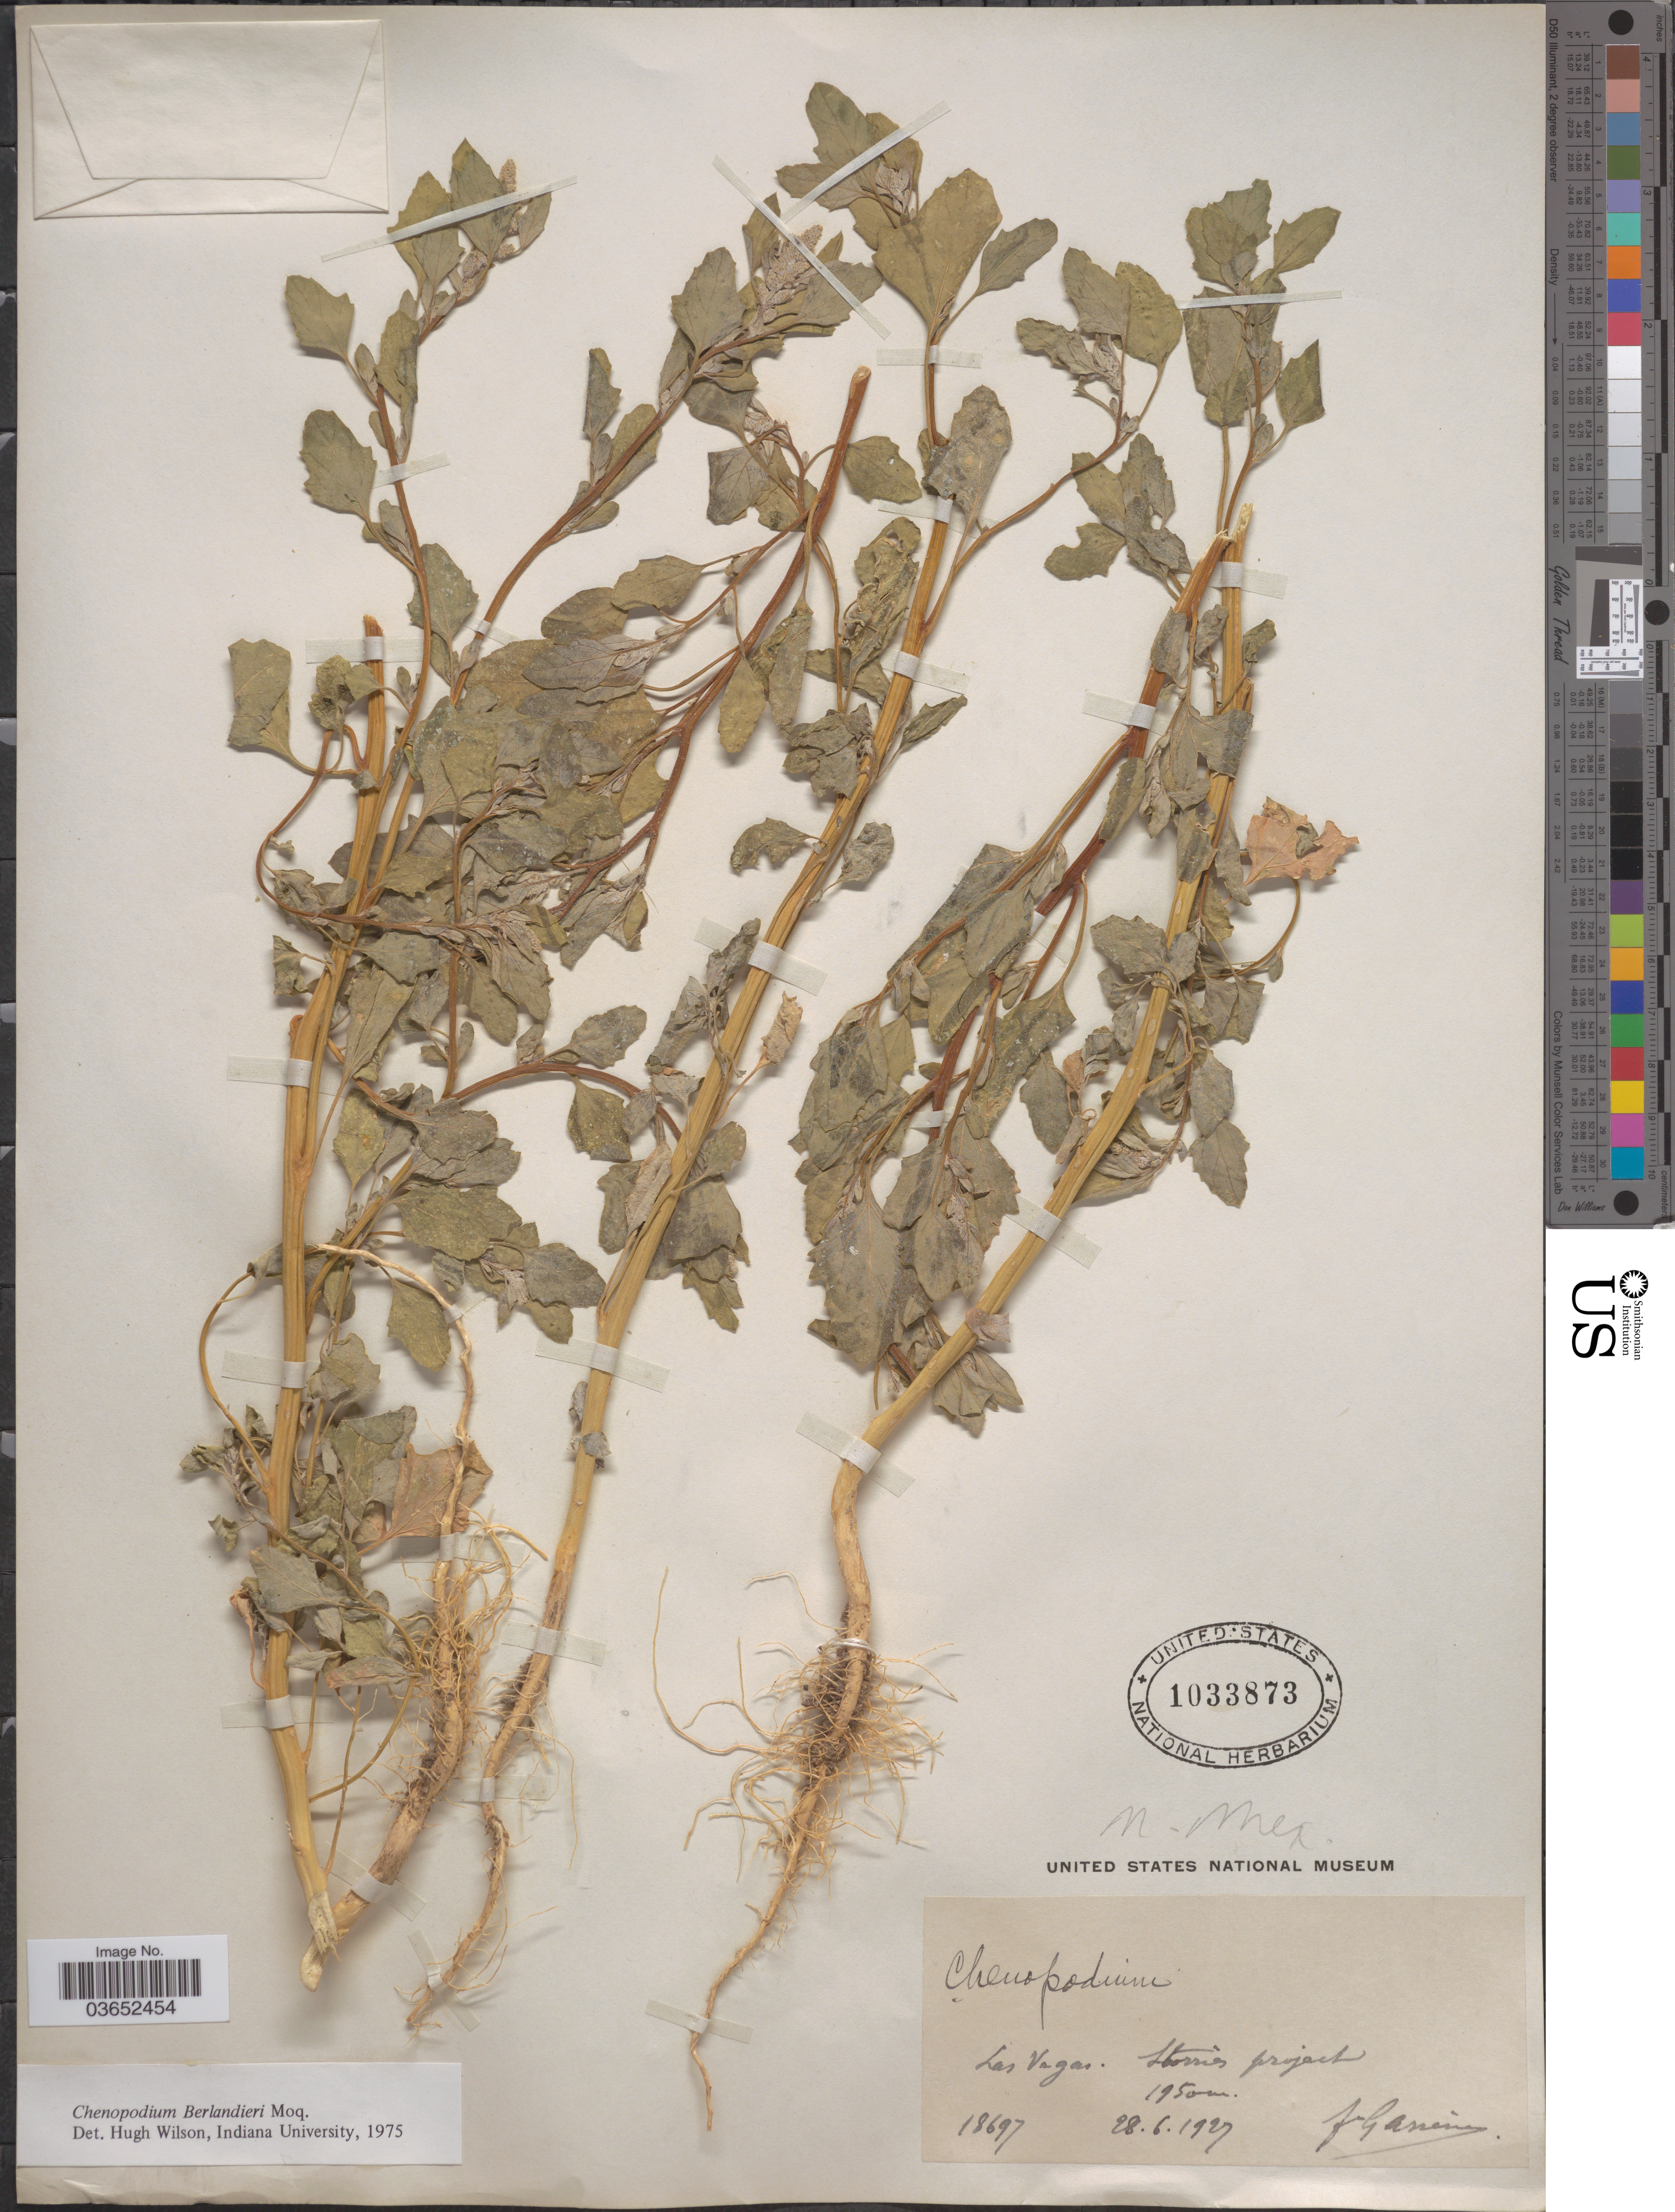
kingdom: Plantae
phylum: Tracheophyta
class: Magnoliopsida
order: Caryophyllales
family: Amaranthaceae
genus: Chenopodium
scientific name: Chenopodium berlandieri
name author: Moq.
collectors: F. Arsène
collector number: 18697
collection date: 1927-06-28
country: United States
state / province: New Mexico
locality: Las Vegas, Storries Project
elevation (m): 1950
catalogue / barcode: US 1033873